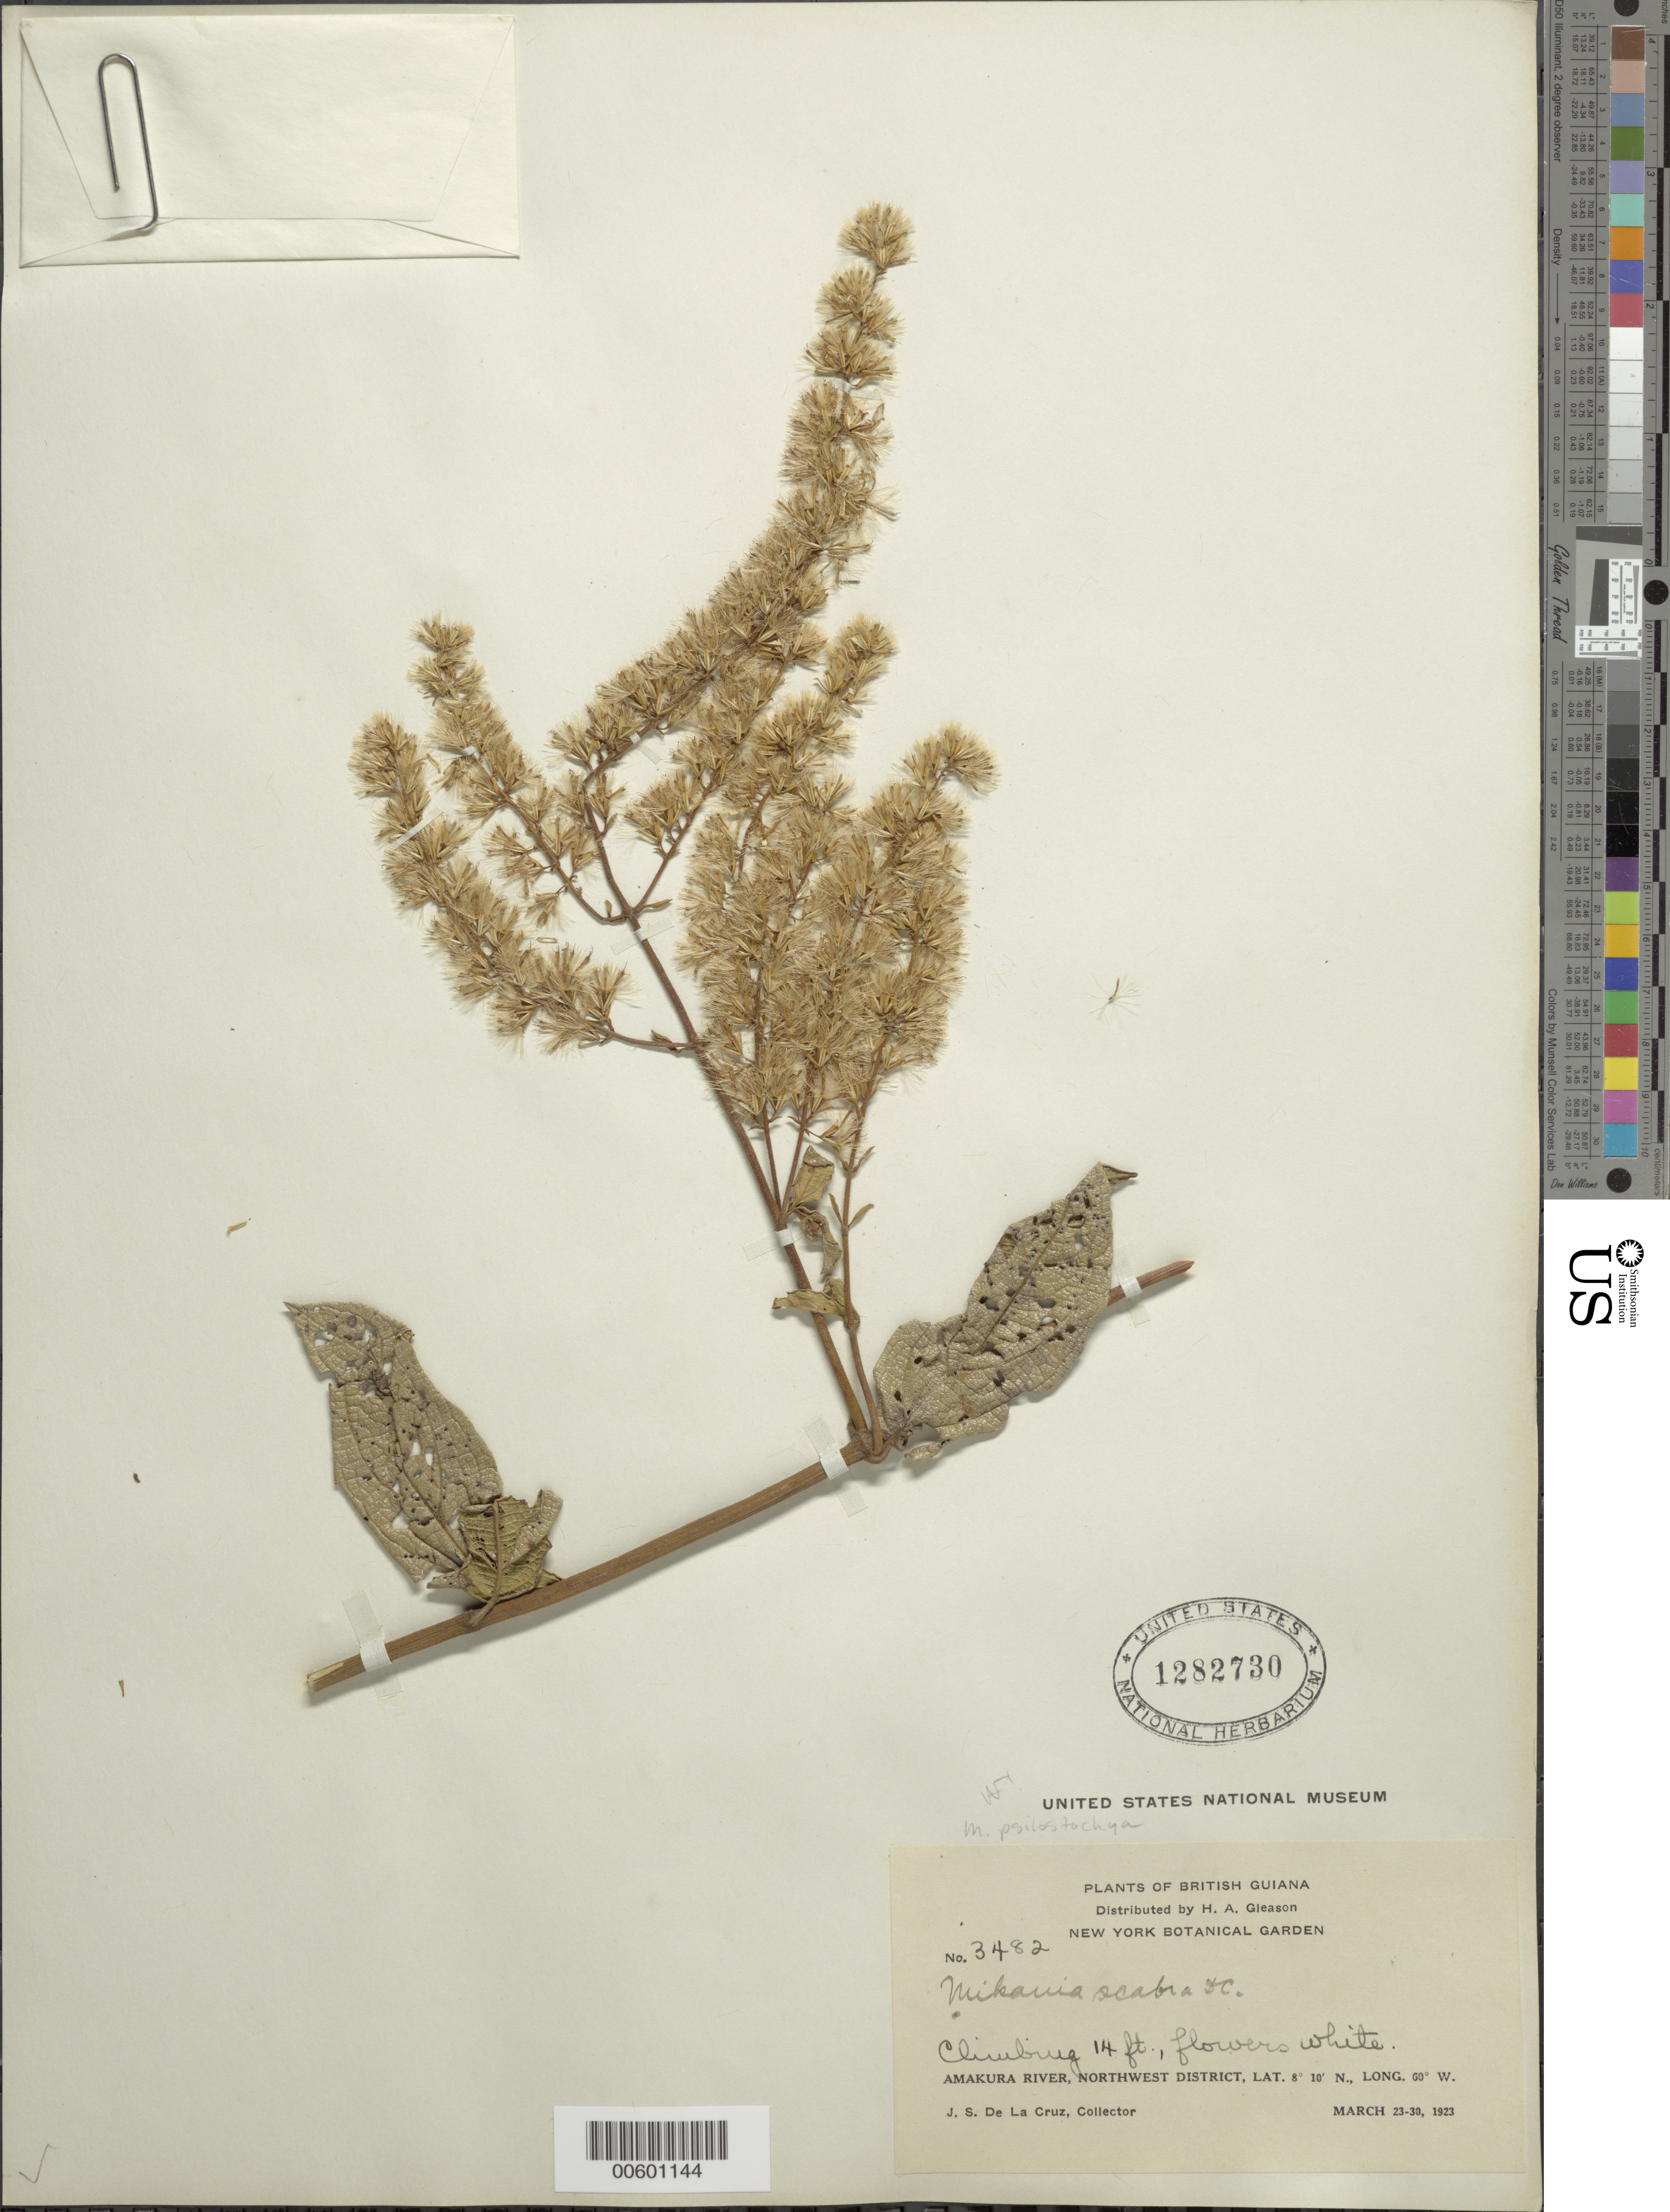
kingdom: Plantae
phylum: Tracheophyta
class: Magnoliopsida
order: Asterales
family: Asteraceae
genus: Mikania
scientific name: Mikania psilostachya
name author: DC.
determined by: Pruski, J. F.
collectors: J. S. de la Cruz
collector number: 3482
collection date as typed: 23-Mar-23 to 30-Mar-23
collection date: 1923-03-23/1923-03-30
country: Guyana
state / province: Barima-Waini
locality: Amakura R., NW District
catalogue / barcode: US 1282730